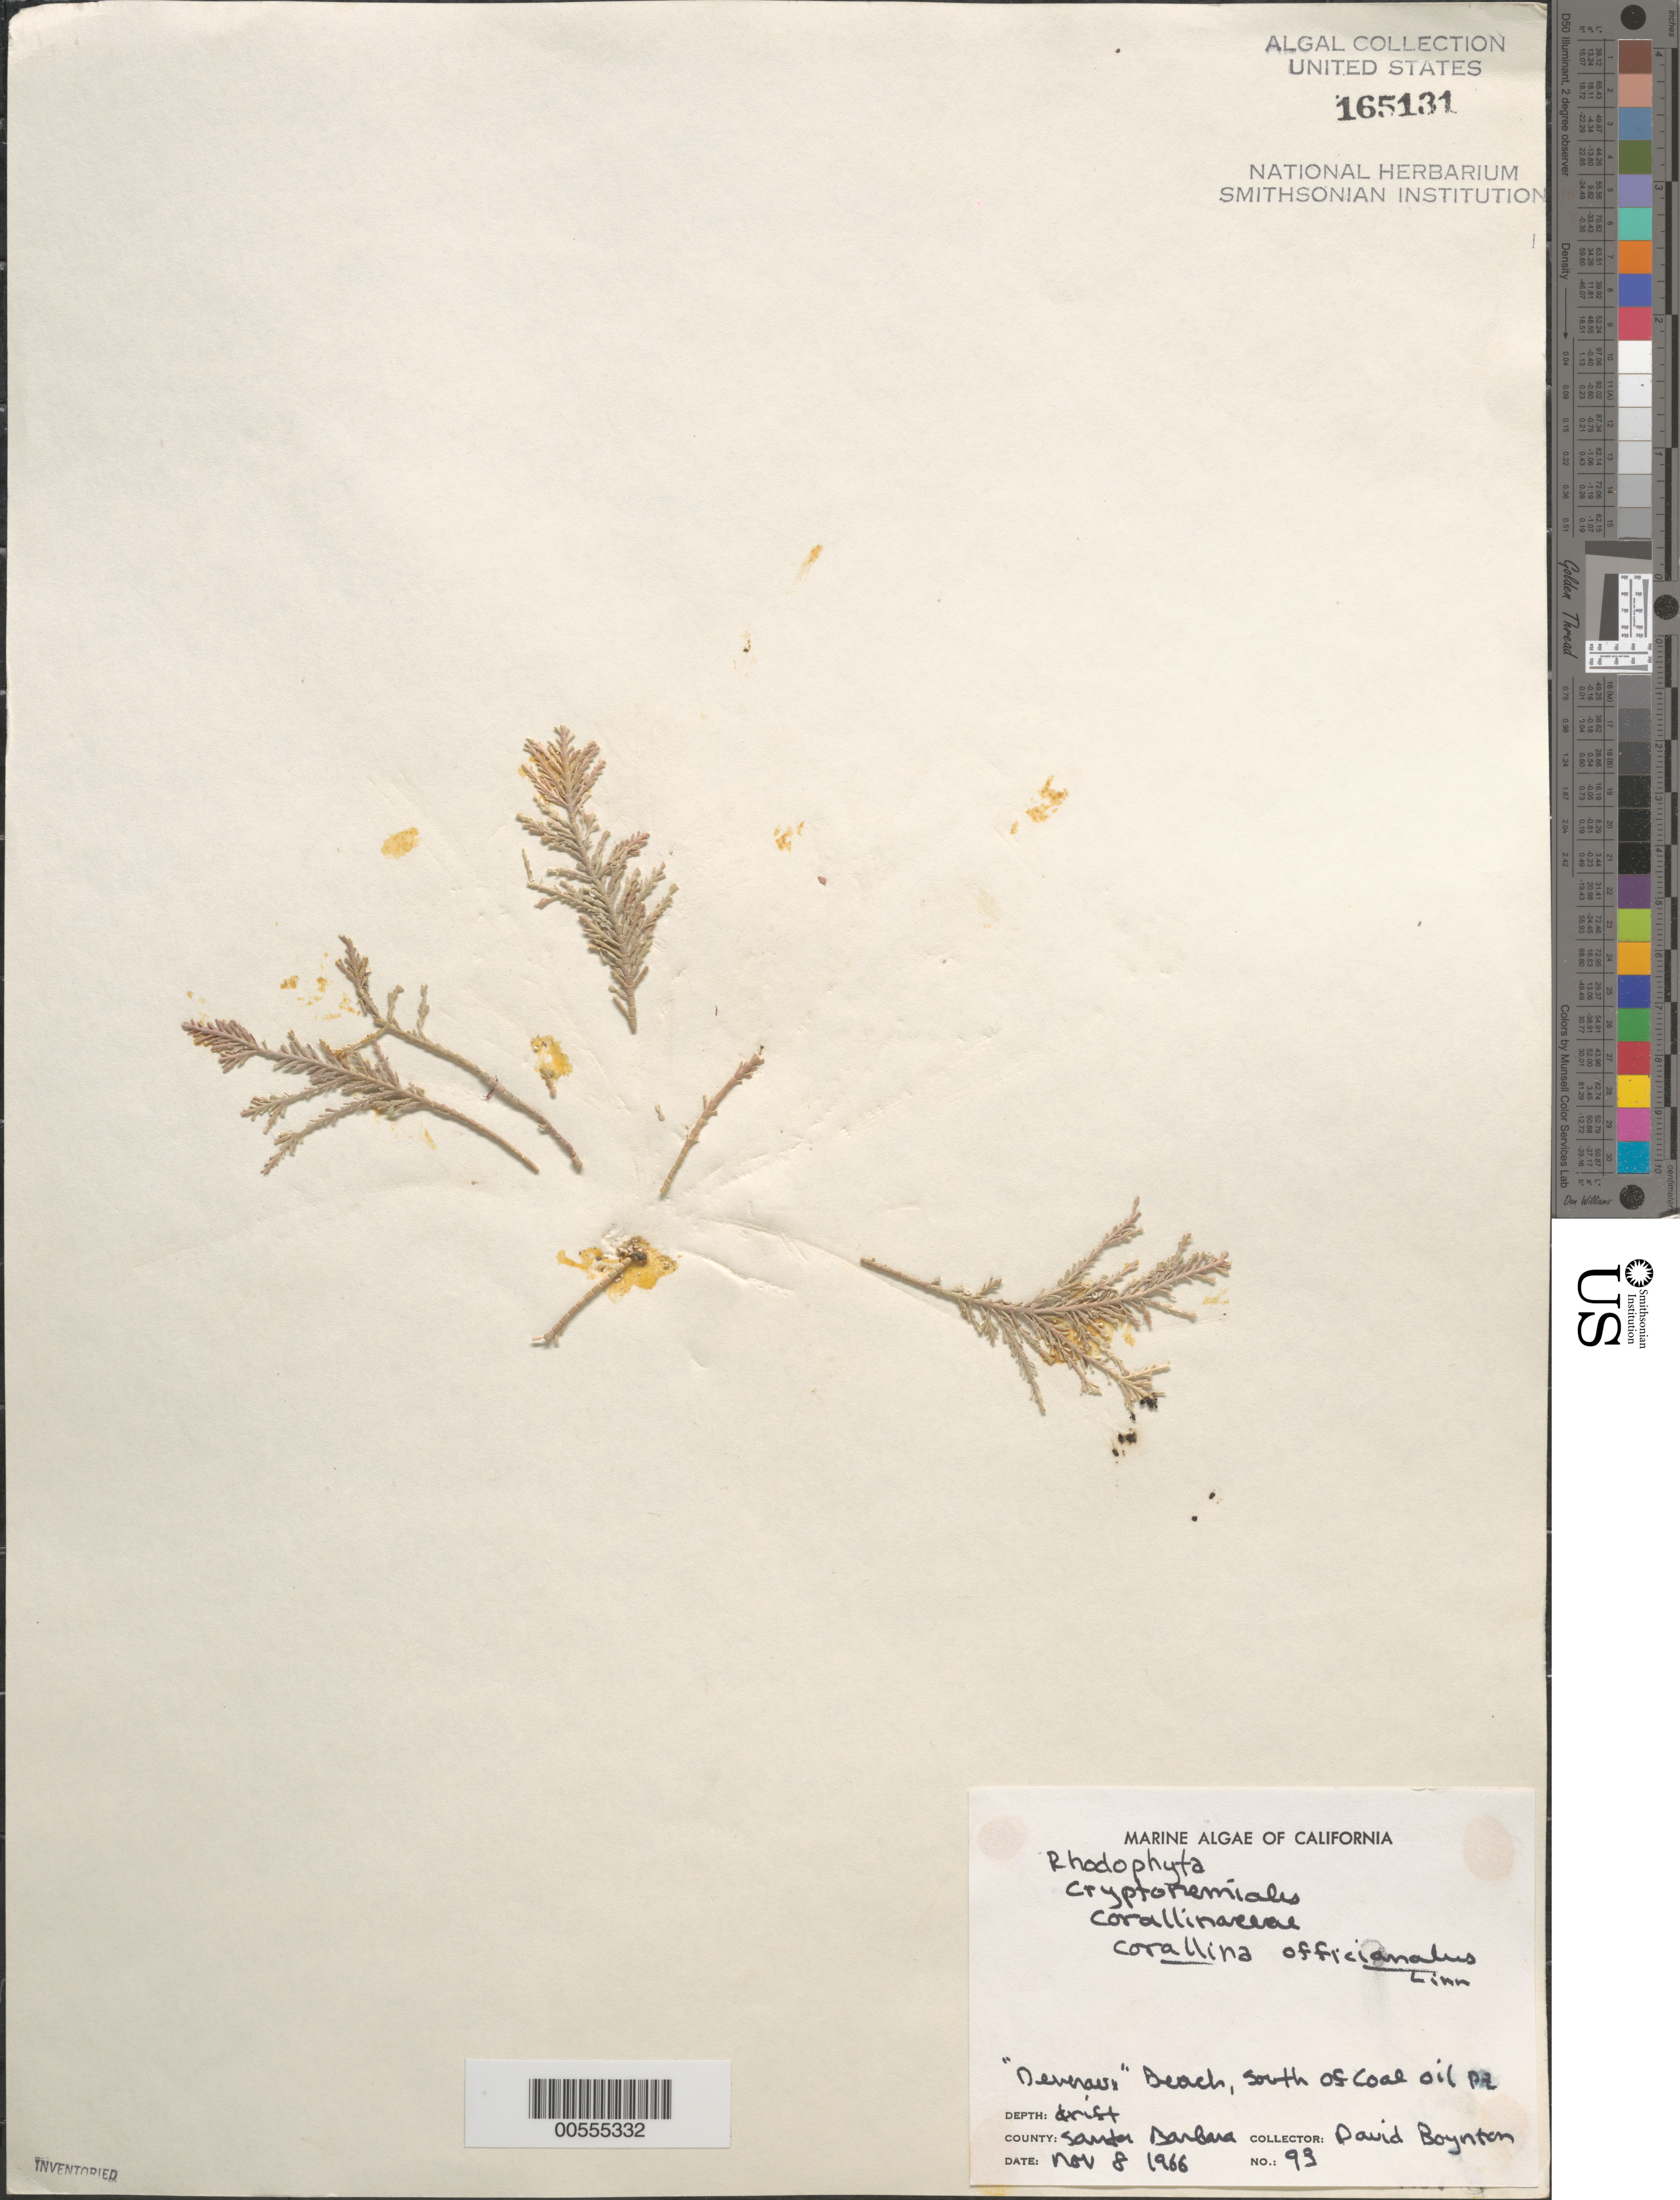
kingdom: Plantae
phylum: Rhodophyta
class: Florideophyceae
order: Corallinales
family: Corallinaceae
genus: Corallina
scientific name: Corallina officinalis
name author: L.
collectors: D. Boynton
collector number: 93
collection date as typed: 08 Nov 1966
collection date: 1966-11-08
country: United States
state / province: California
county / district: Santa Barbara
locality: Devereux Beach, south of Coal Oil Point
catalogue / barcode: US 165131